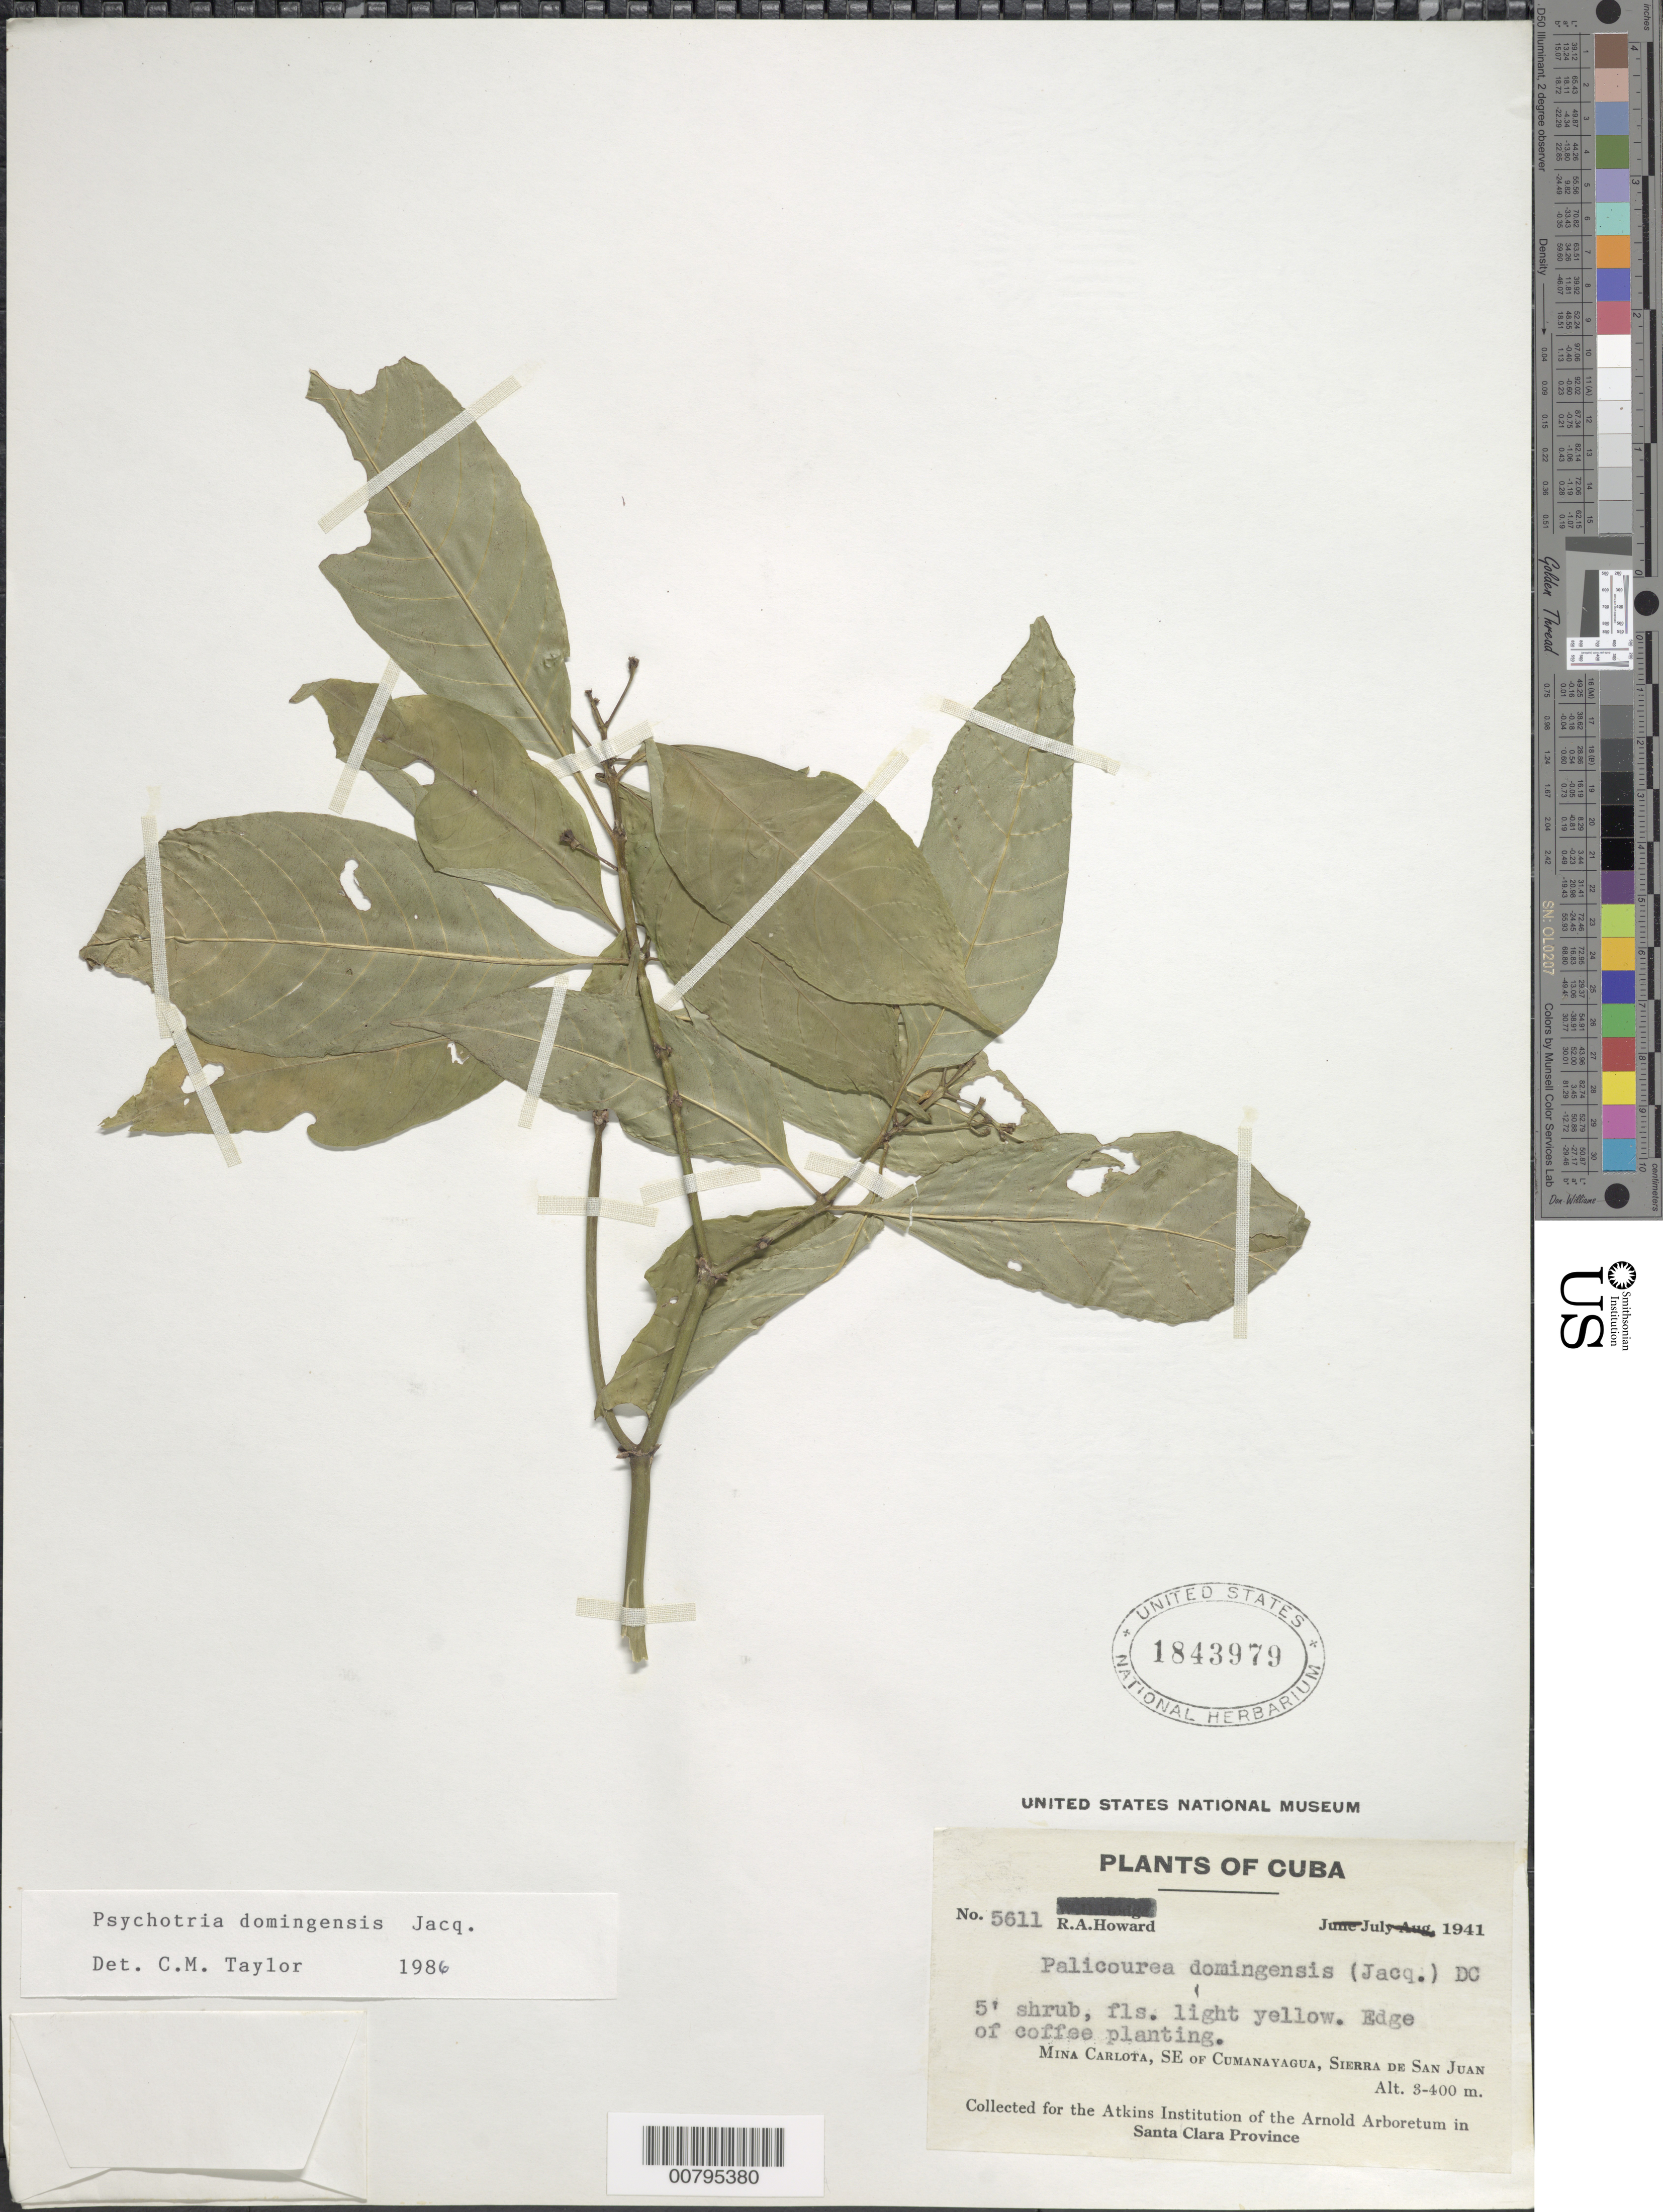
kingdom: Plantae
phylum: Tracheophyta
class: Magnoliopsida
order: Gentianales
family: Rubiaceae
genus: Psychotria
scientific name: Psychotria domingensis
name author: Jacq.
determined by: Taylor, Charlotte M.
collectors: R. A. Howard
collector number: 5611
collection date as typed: Jul 1941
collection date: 1941-07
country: Cuba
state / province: Las Villas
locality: Mina Carlota, SE of Cumanayagua, Sierra de San Juan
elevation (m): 300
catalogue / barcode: US 1843979